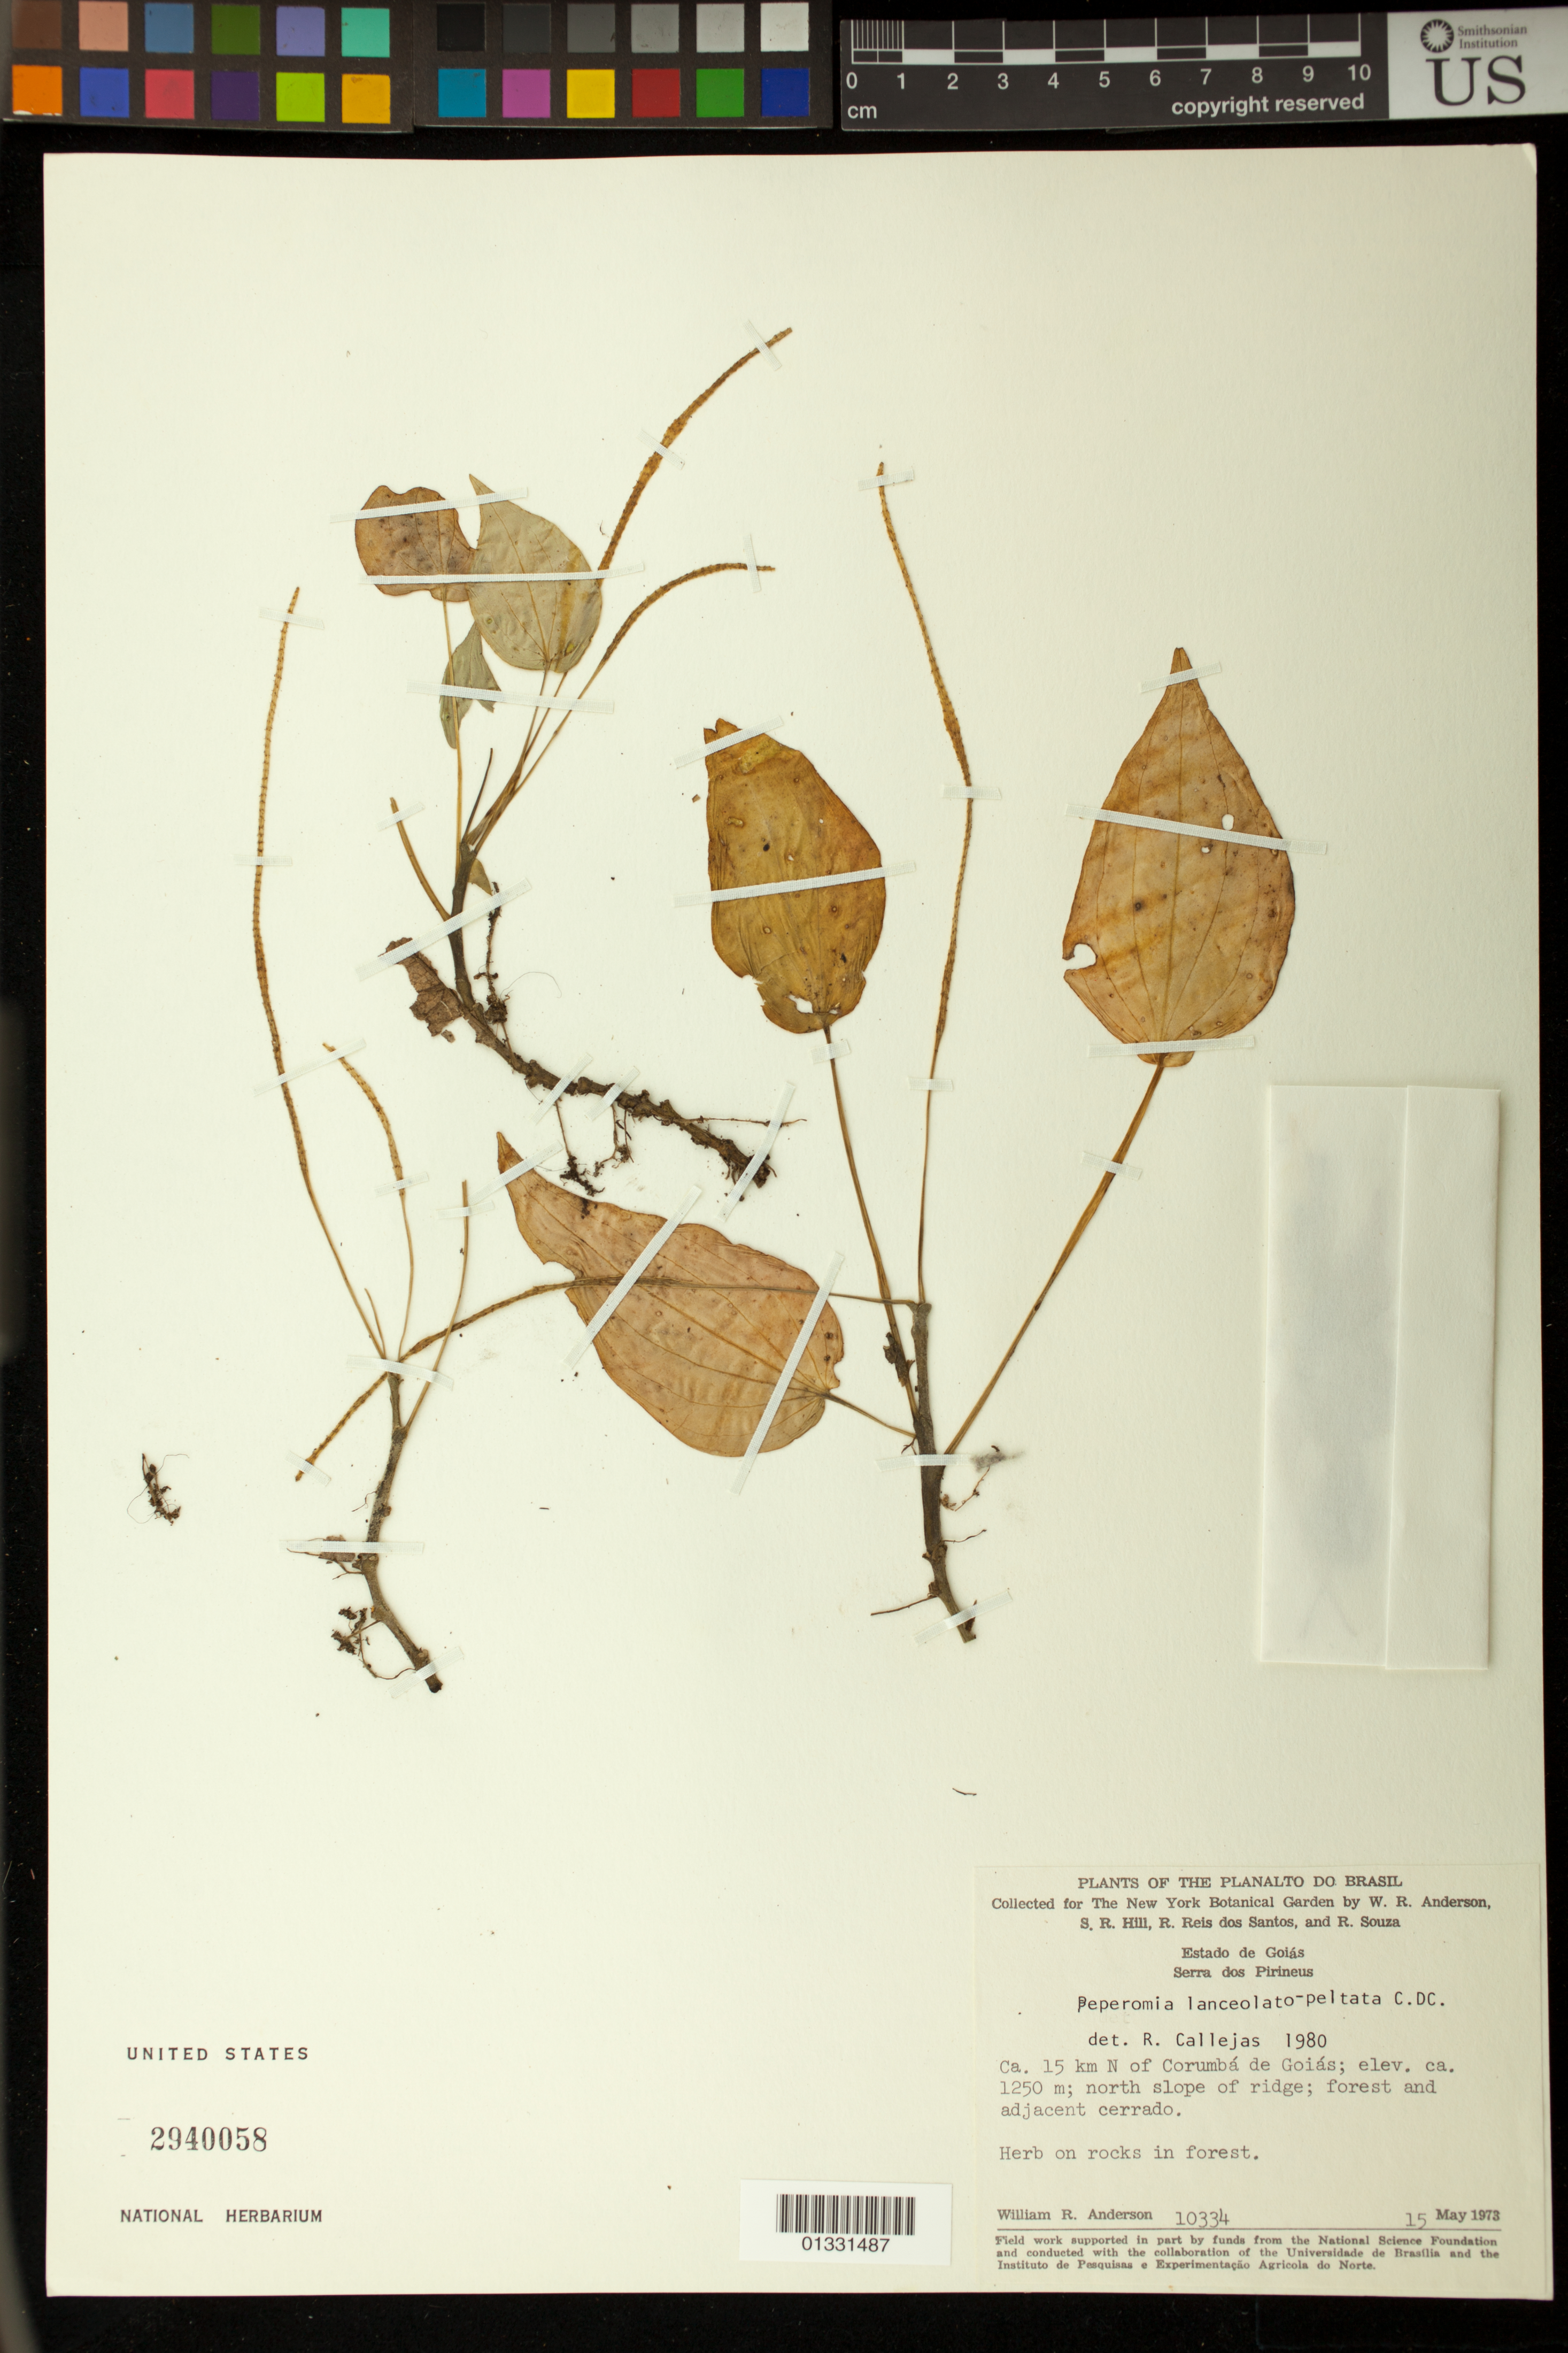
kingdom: Plantae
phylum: Tracheophyta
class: Magnoliopsida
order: Piperales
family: Piperaceae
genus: Peperomia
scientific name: Peperomia lanceolatopeltata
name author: C. DC.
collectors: W. Anderson, S. R. Hill, R. R. Santos & R. Souza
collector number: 10334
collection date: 1973-05-15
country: Brazil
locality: Serra dos Pirineus. Ca. 15 km N of Corumbá de Goiás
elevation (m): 1250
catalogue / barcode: US 2940058